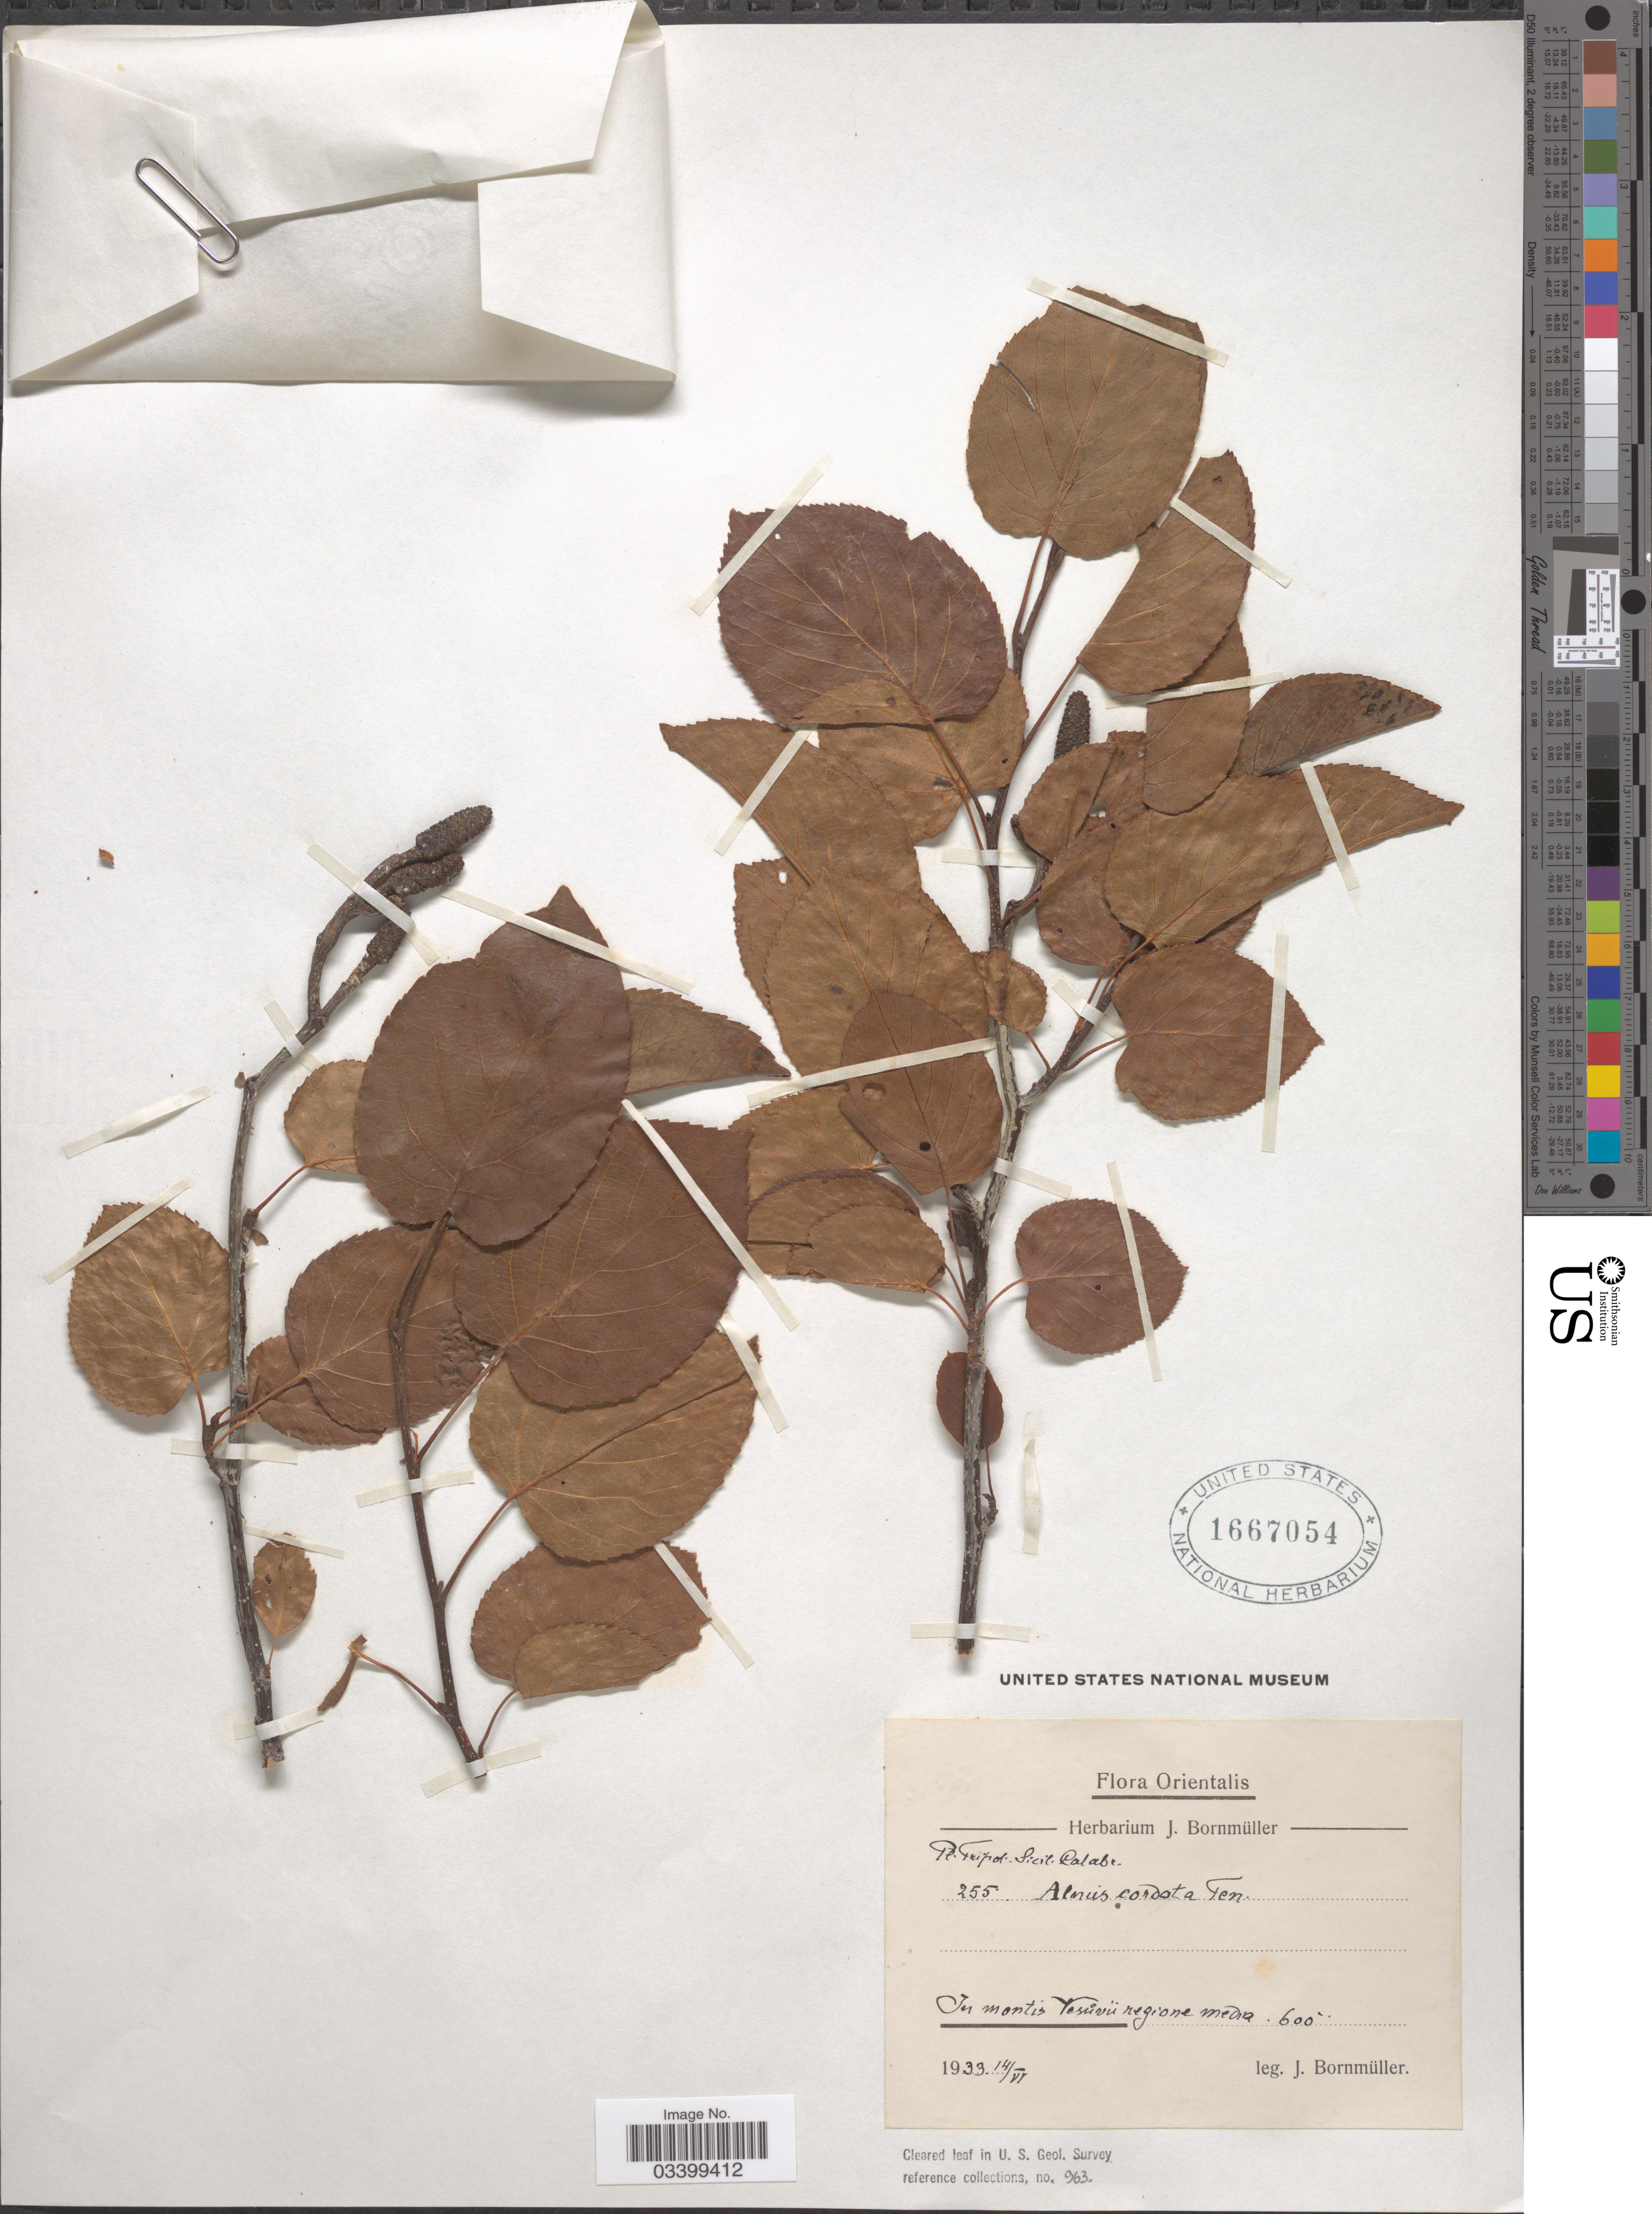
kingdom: Plantae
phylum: Tracheophyta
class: Magnoliopsida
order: Fagales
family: Betulaceae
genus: Alnus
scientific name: Alnus cordata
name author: (Loisel.) Duby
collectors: J. Bornmüller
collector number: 255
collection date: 1933-06-14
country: Italy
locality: Orientalis. In montis Vesuvii regione media.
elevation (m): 600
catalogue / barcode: US 1667054